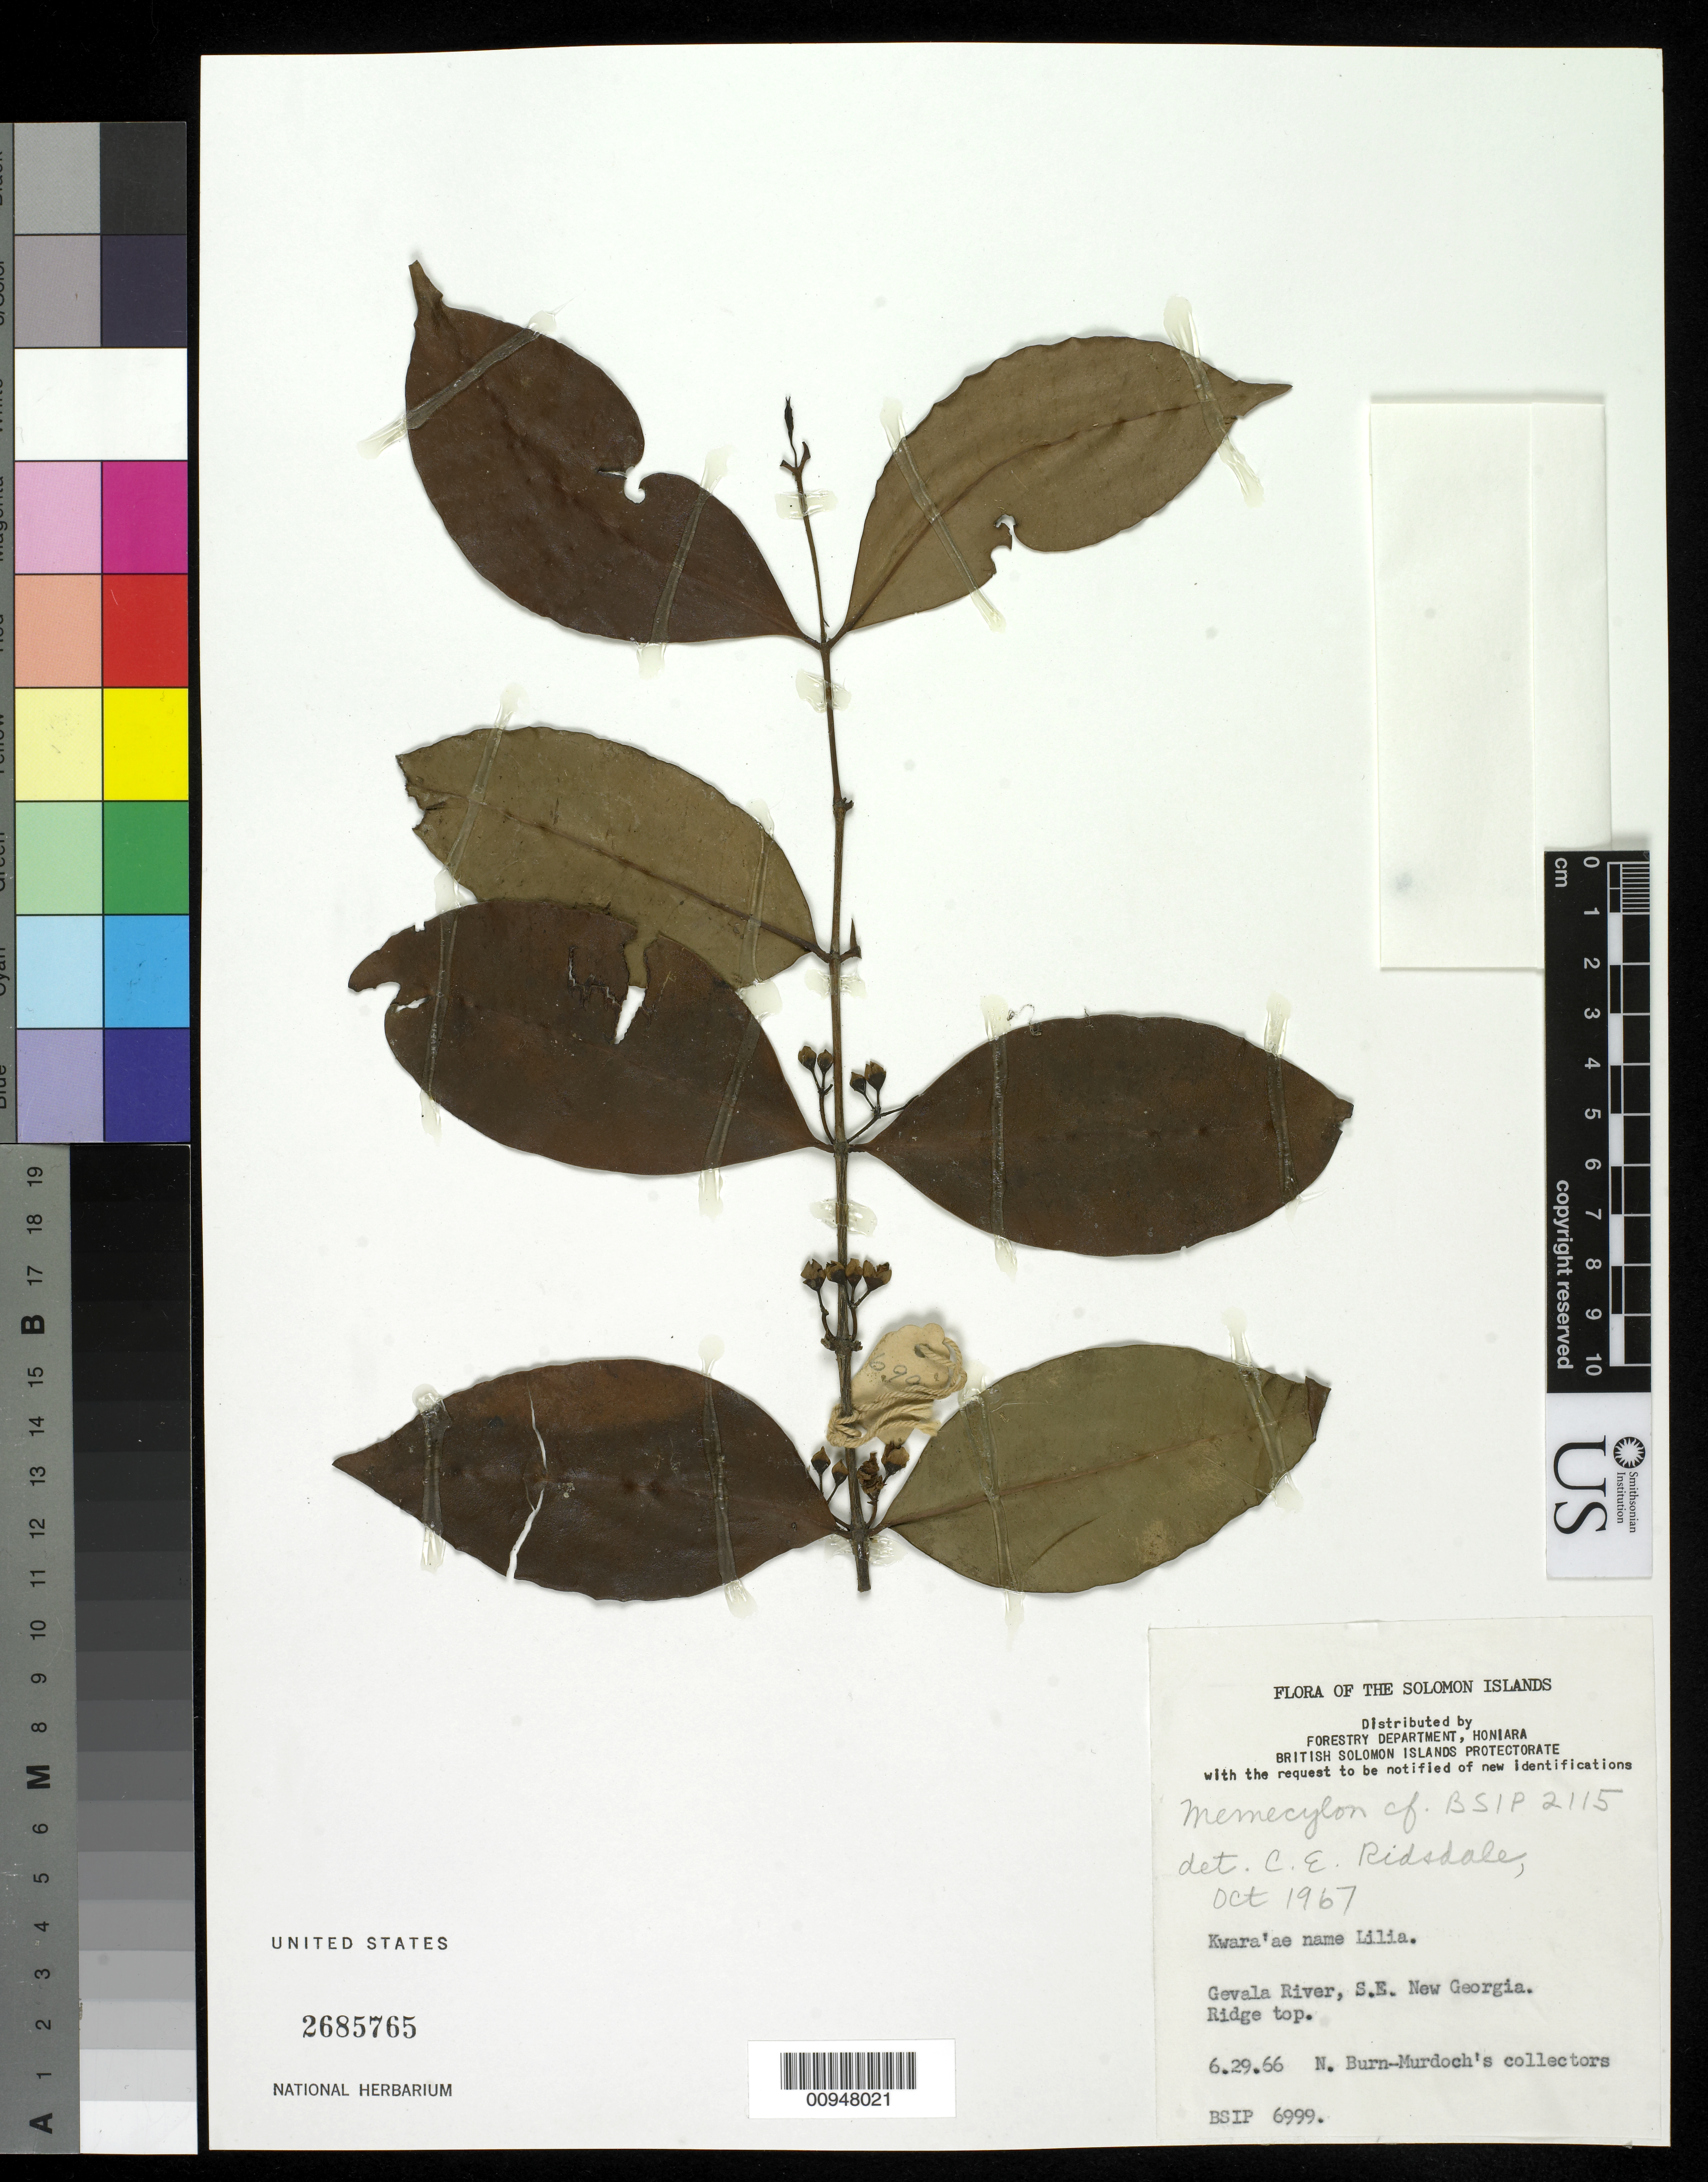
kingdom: Plantae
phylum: Tracheophyta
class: Magnoliopsida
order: Myrtales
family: Melastomataceae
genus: Memecylon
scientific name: Memecylon sp.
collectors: N. Burn-Murdoch's collectors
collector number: BSIP 6999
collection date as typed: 29 Jun 1966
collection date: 1966-06-29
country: Solomon Islands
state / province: Western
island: New Georgia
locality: Gevala river, S.E., ridge top.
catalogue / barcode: US 2685765